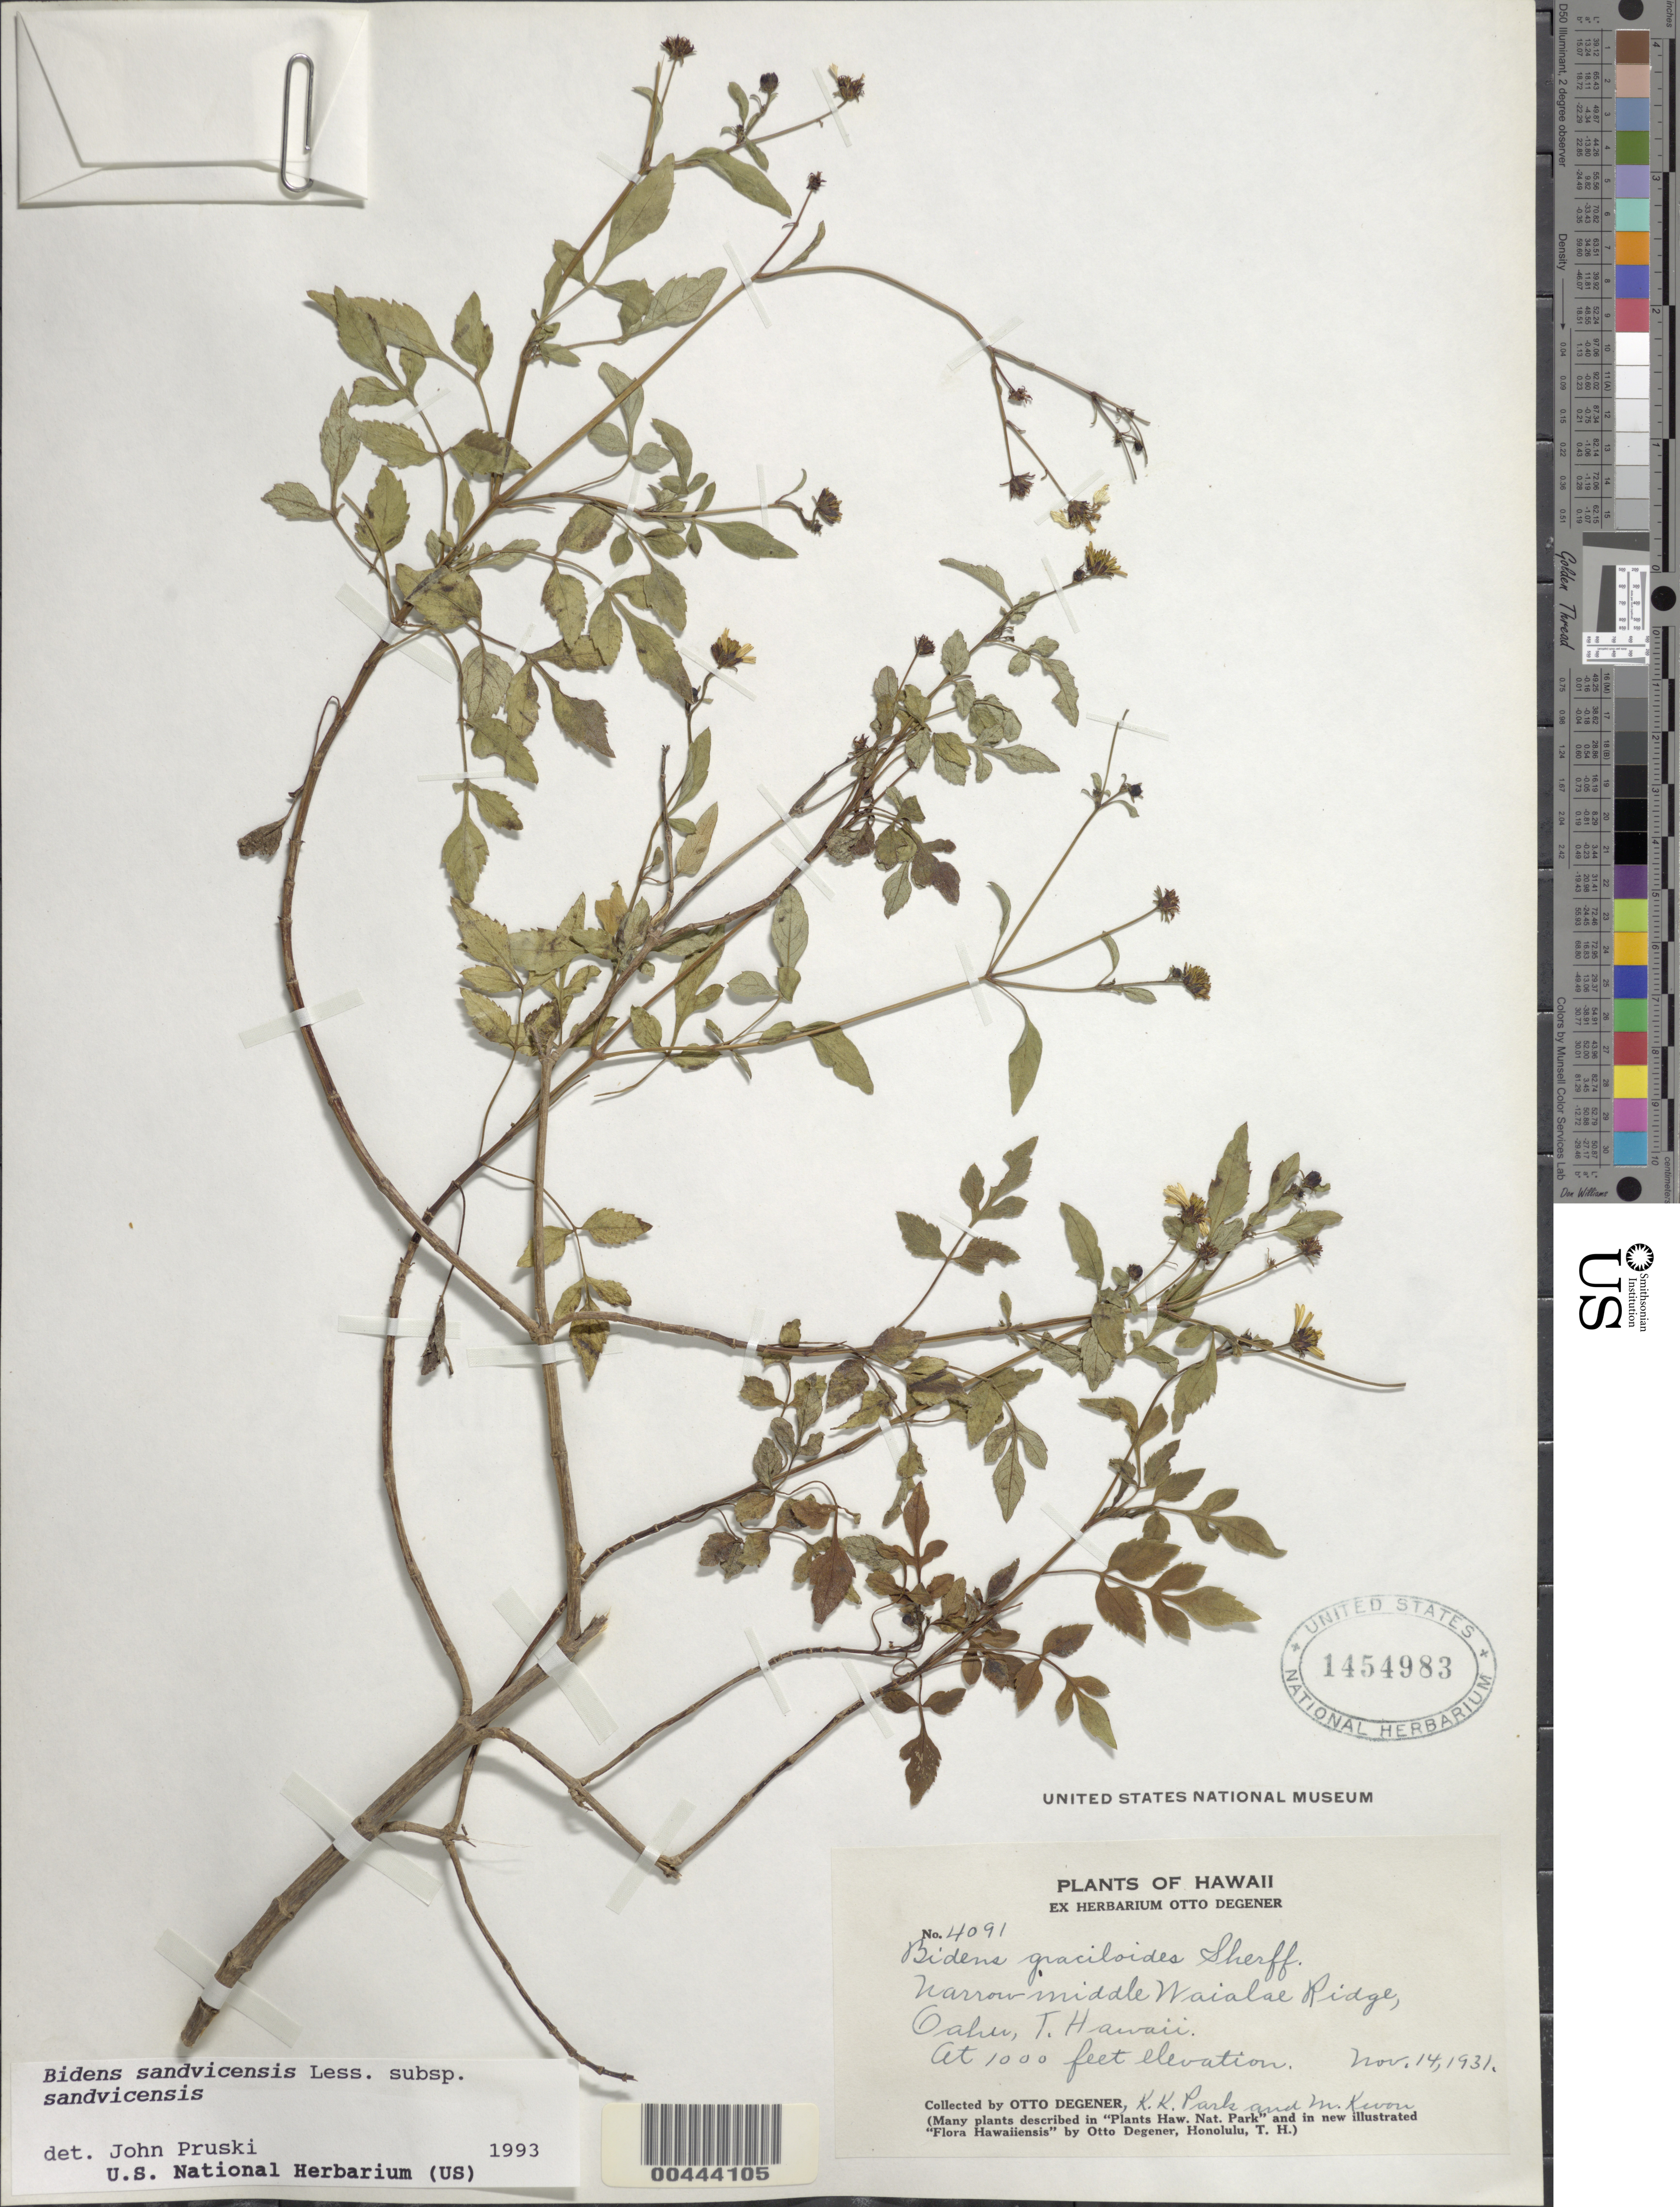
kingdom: Plantae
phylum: Tracheophyta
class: Magnoliopsida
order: Asterales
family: Asteraceae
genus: Bidens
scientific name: Bidens sandvicensis subsp. sandvicensis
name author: Less.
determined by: Pruski, J. F.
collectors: O. Degener, K. Park & M. Kwon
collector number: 4091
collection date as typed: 14 Nov 1931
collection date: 1931-11-14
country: United States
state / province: Hawaii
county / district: Honolulu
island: Oahu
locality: Narrow middle Waialae Ridge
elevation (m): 305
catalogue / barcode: US 1454983